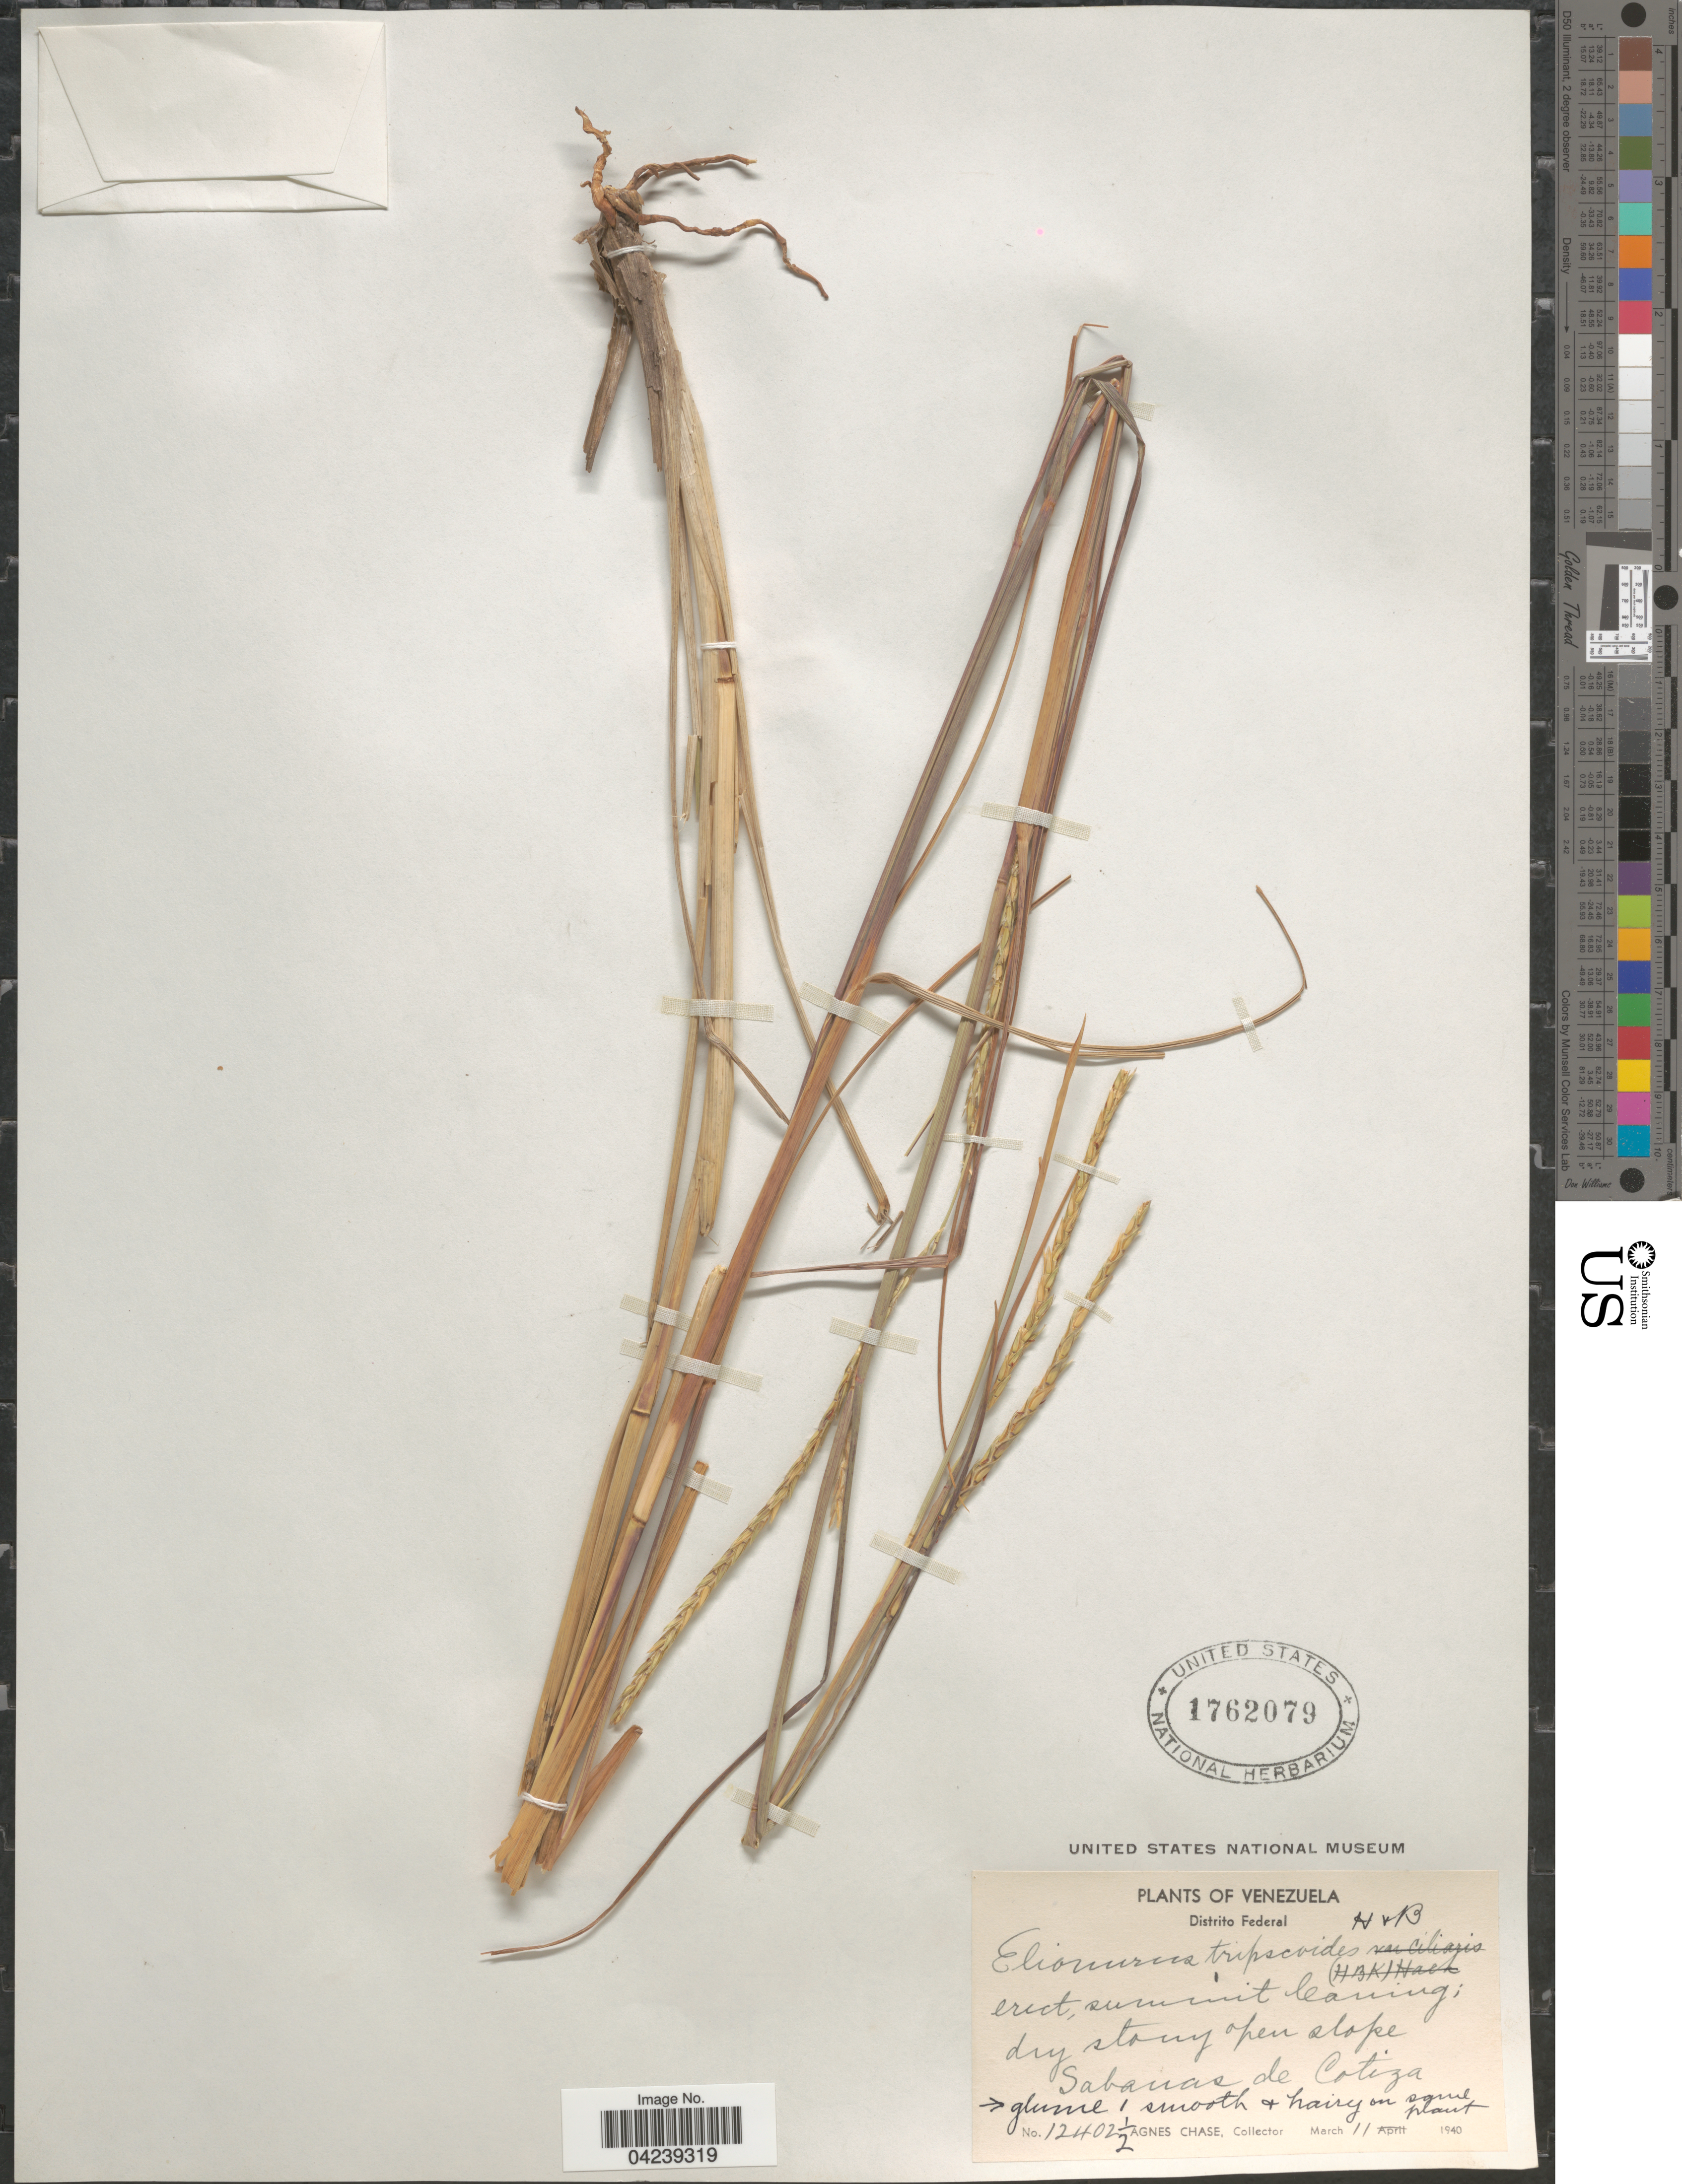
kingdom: Plantae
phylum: Tracheophyta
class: Liliopsida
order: Poales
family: Poaceae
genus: Elionurus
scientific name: Elionurus tripsacoides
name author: Humb. & Bonpl. ex Willd.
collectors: A. Chase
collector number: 12402½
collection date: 1940-03-11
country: Venezuela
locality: Distrito Federal. Dry stony open slope. Sabanas de Cotiza.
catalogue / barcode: US 1762079